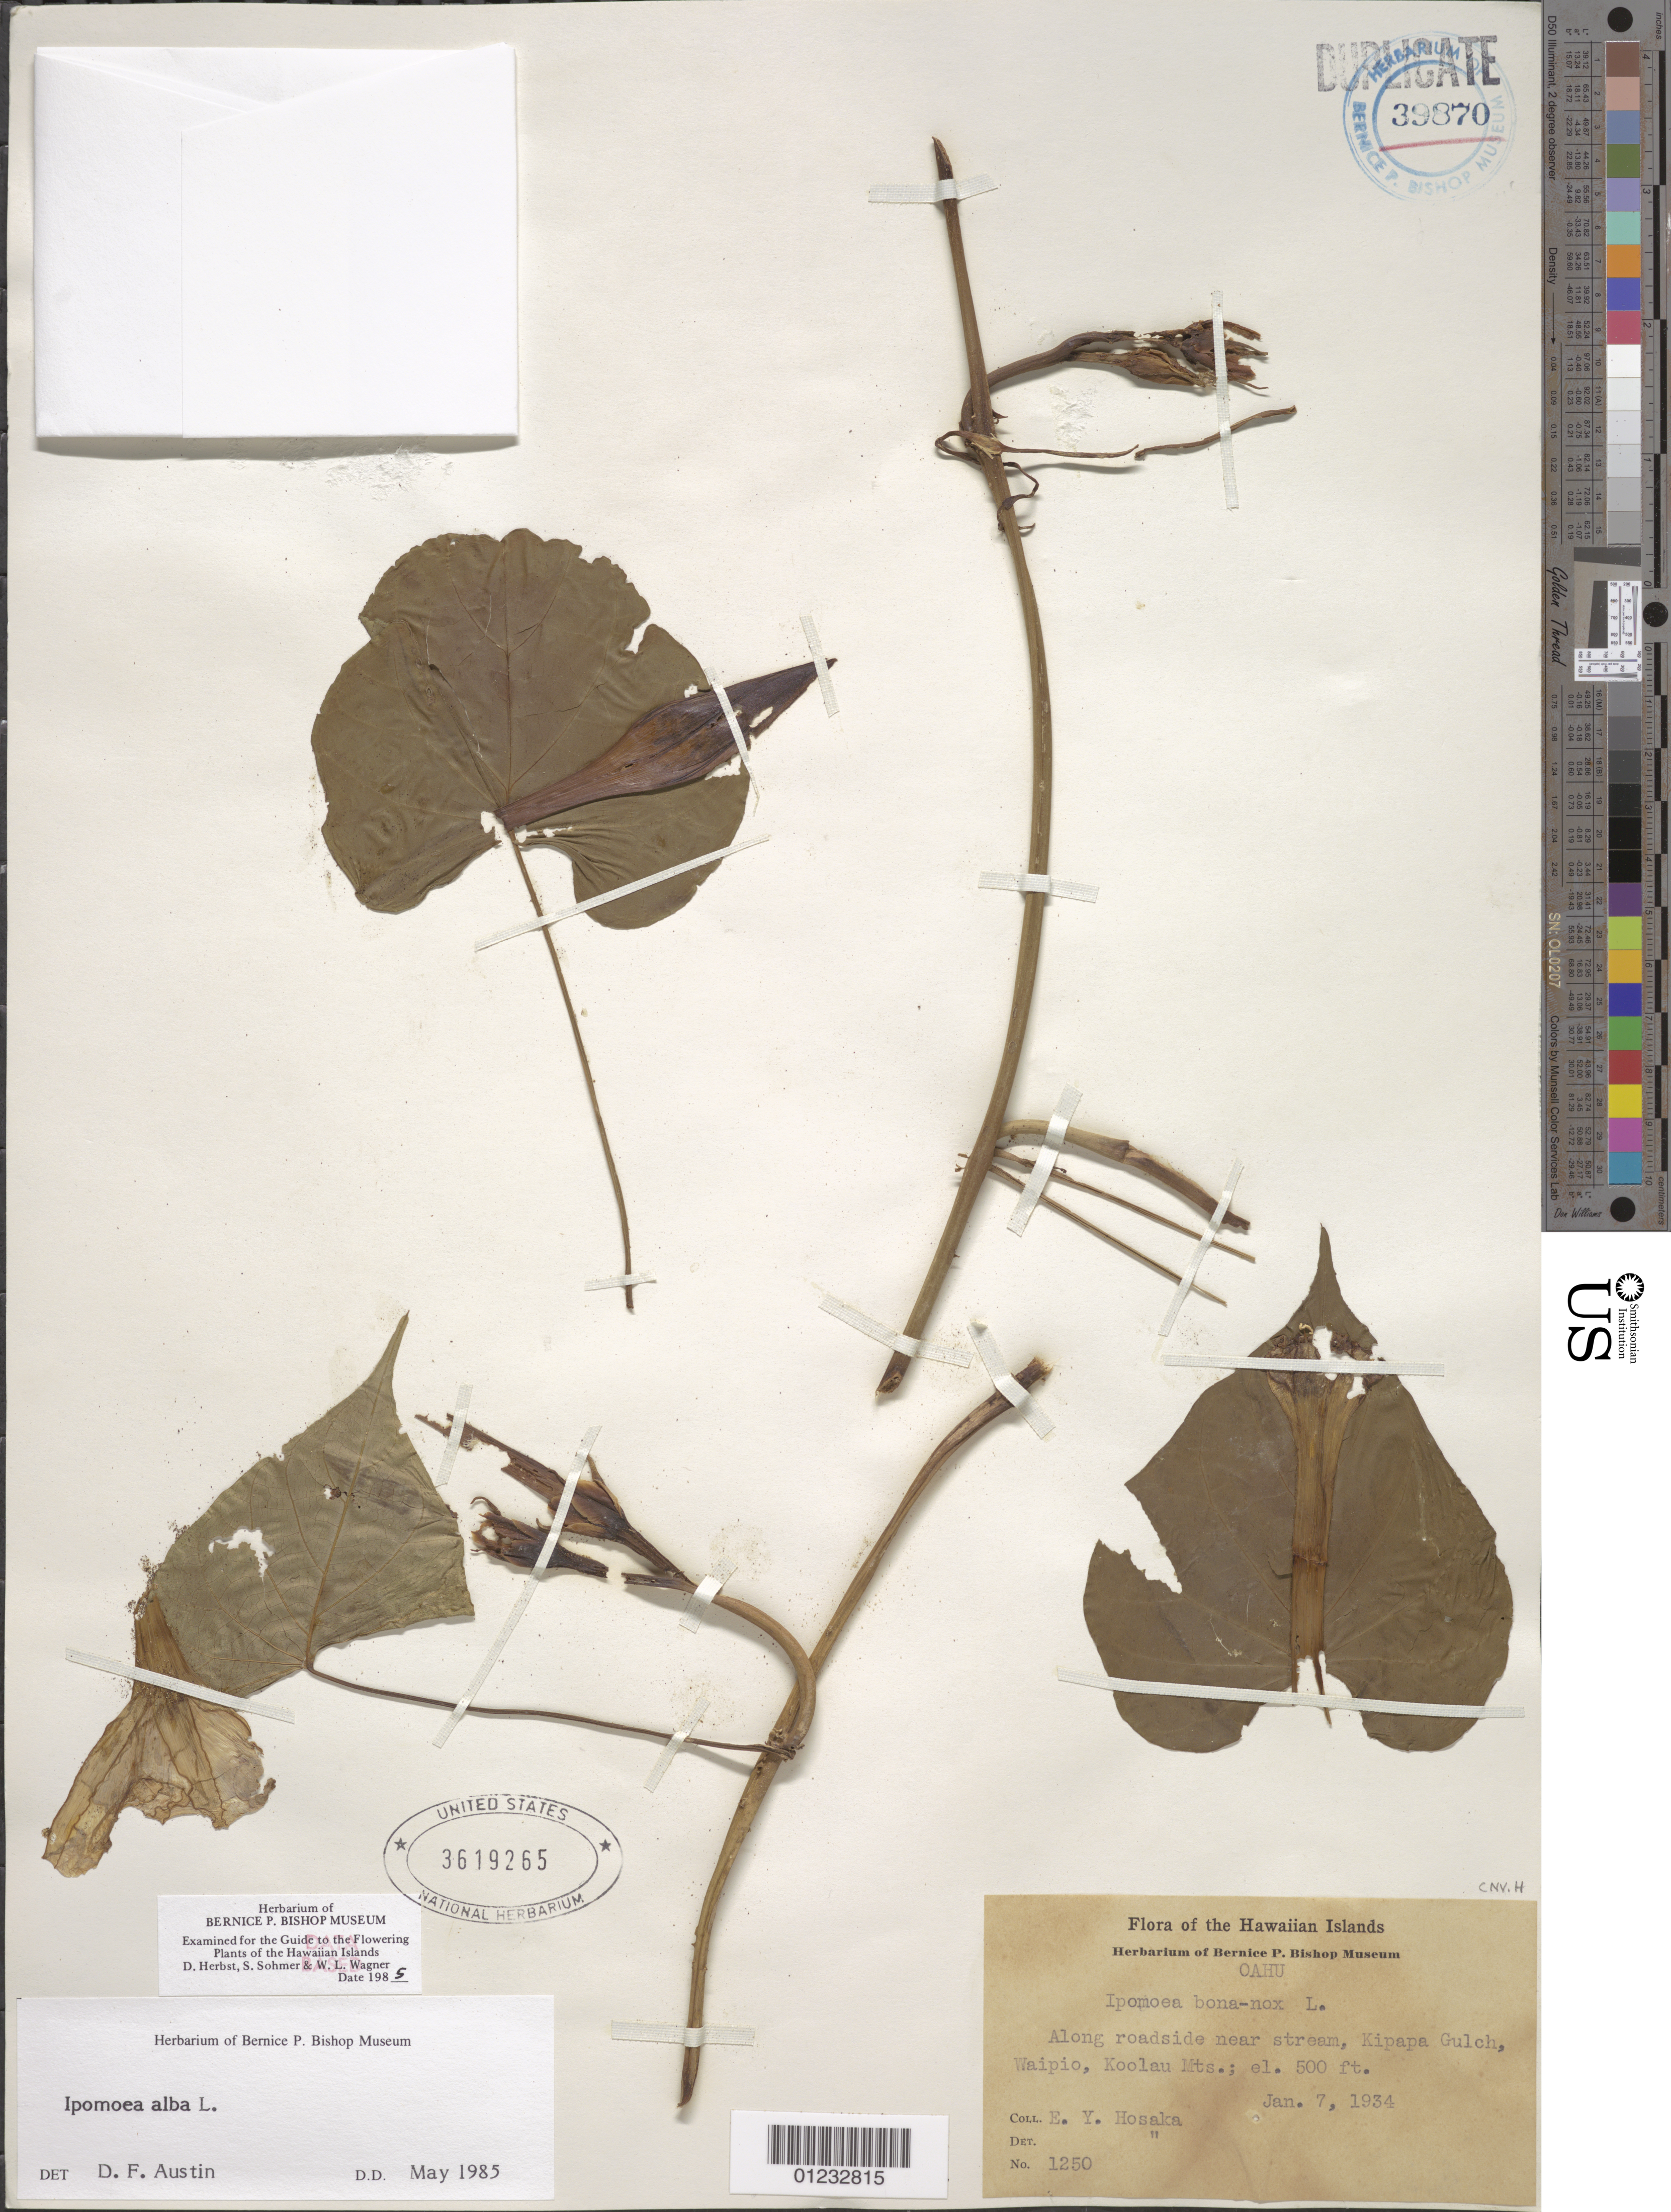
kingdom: Plantae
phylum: Tracheophyta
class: Magnoliopsida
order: Solanales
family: Convolvulaceae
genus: Ipomoea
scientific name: Ipomoea alba L.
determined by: Austin, D. F.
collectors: E. Y. Hosaka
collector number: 1250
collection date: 1934-01-07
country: United States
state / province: Hawaii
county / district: Honolulu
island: Oahu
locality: Along roadside near stream, Kipapa Gulch, Waipio, Koolau Mts.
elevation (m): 152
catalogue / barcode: US 3619265